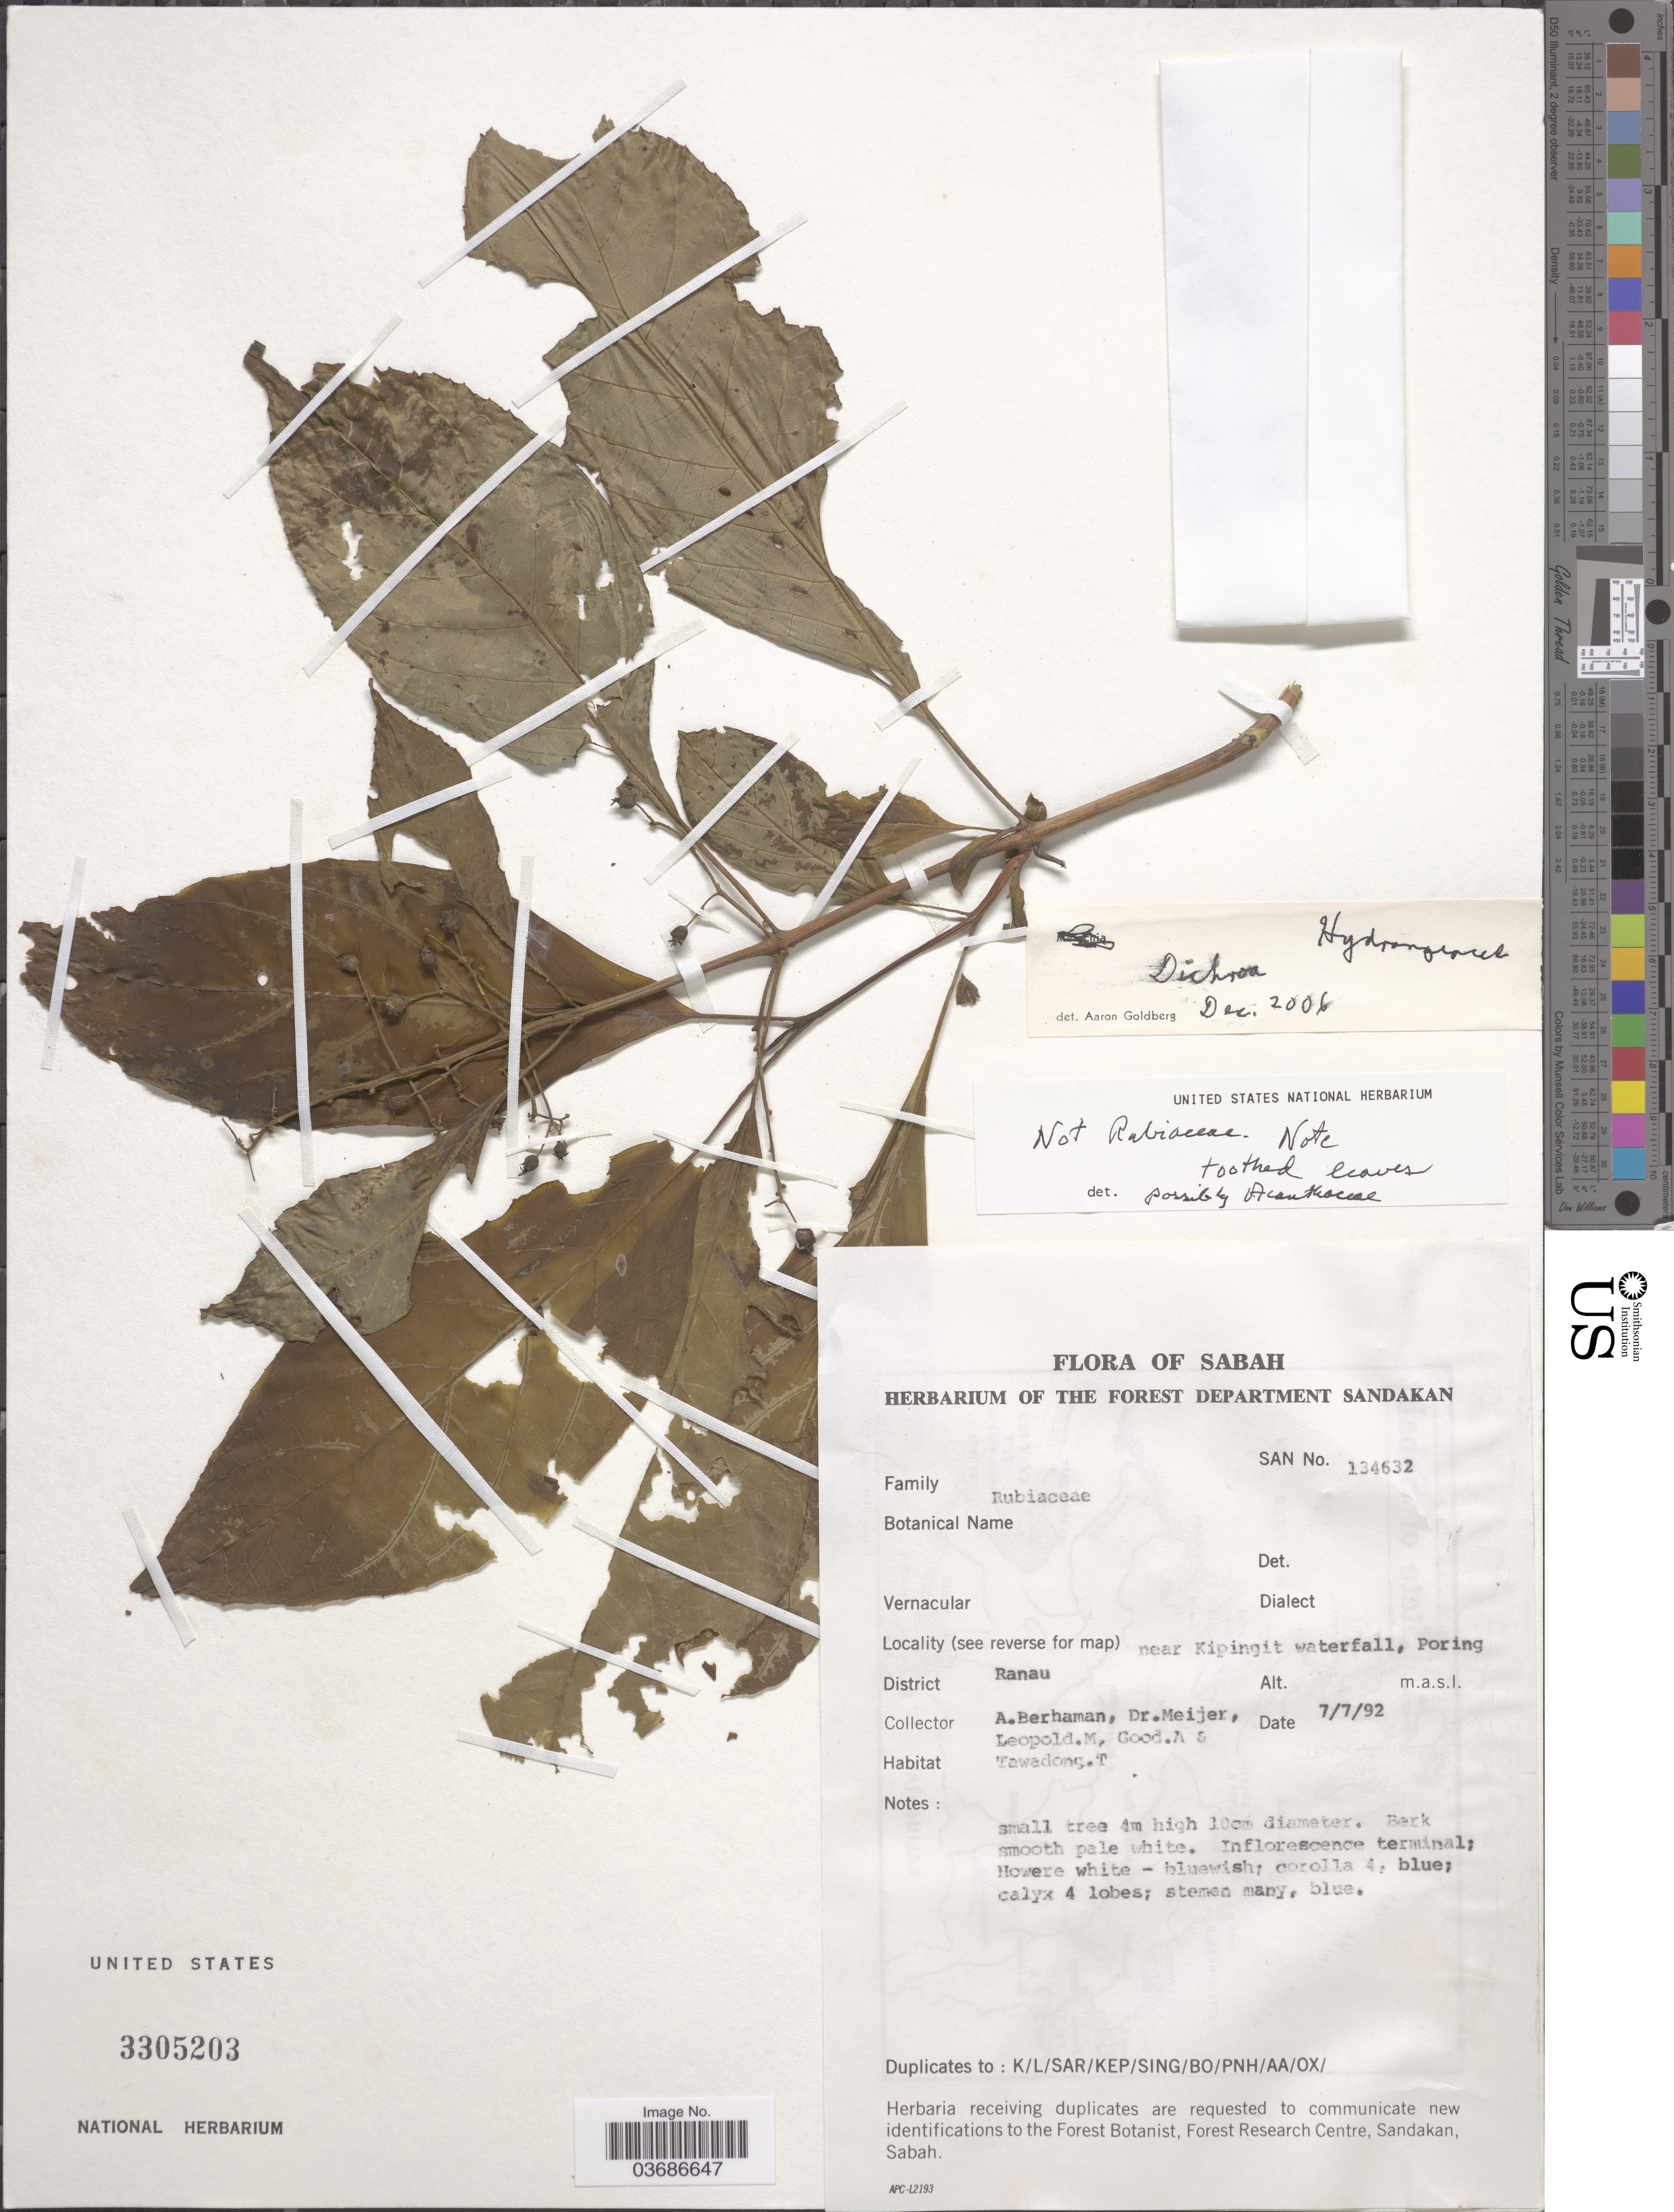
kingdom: Plantae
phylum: Tracheophyta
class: Magnoliopsida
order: Cornales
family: Hydrangeaceae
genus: Hydrangea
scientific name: Hydrangea febrifuga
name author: (Lour.) Y. De Smet & C. Granados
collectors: A. Berhaman, Meijer, M. Leopold, A. Good & T. Tawadong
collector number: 134632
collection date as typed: Transcribed d/m/y: 7/7/92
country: Malaysia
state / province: Sabah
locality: Near Kipingit waterfall, Poring. District Ranau.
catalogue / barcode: US 3305203